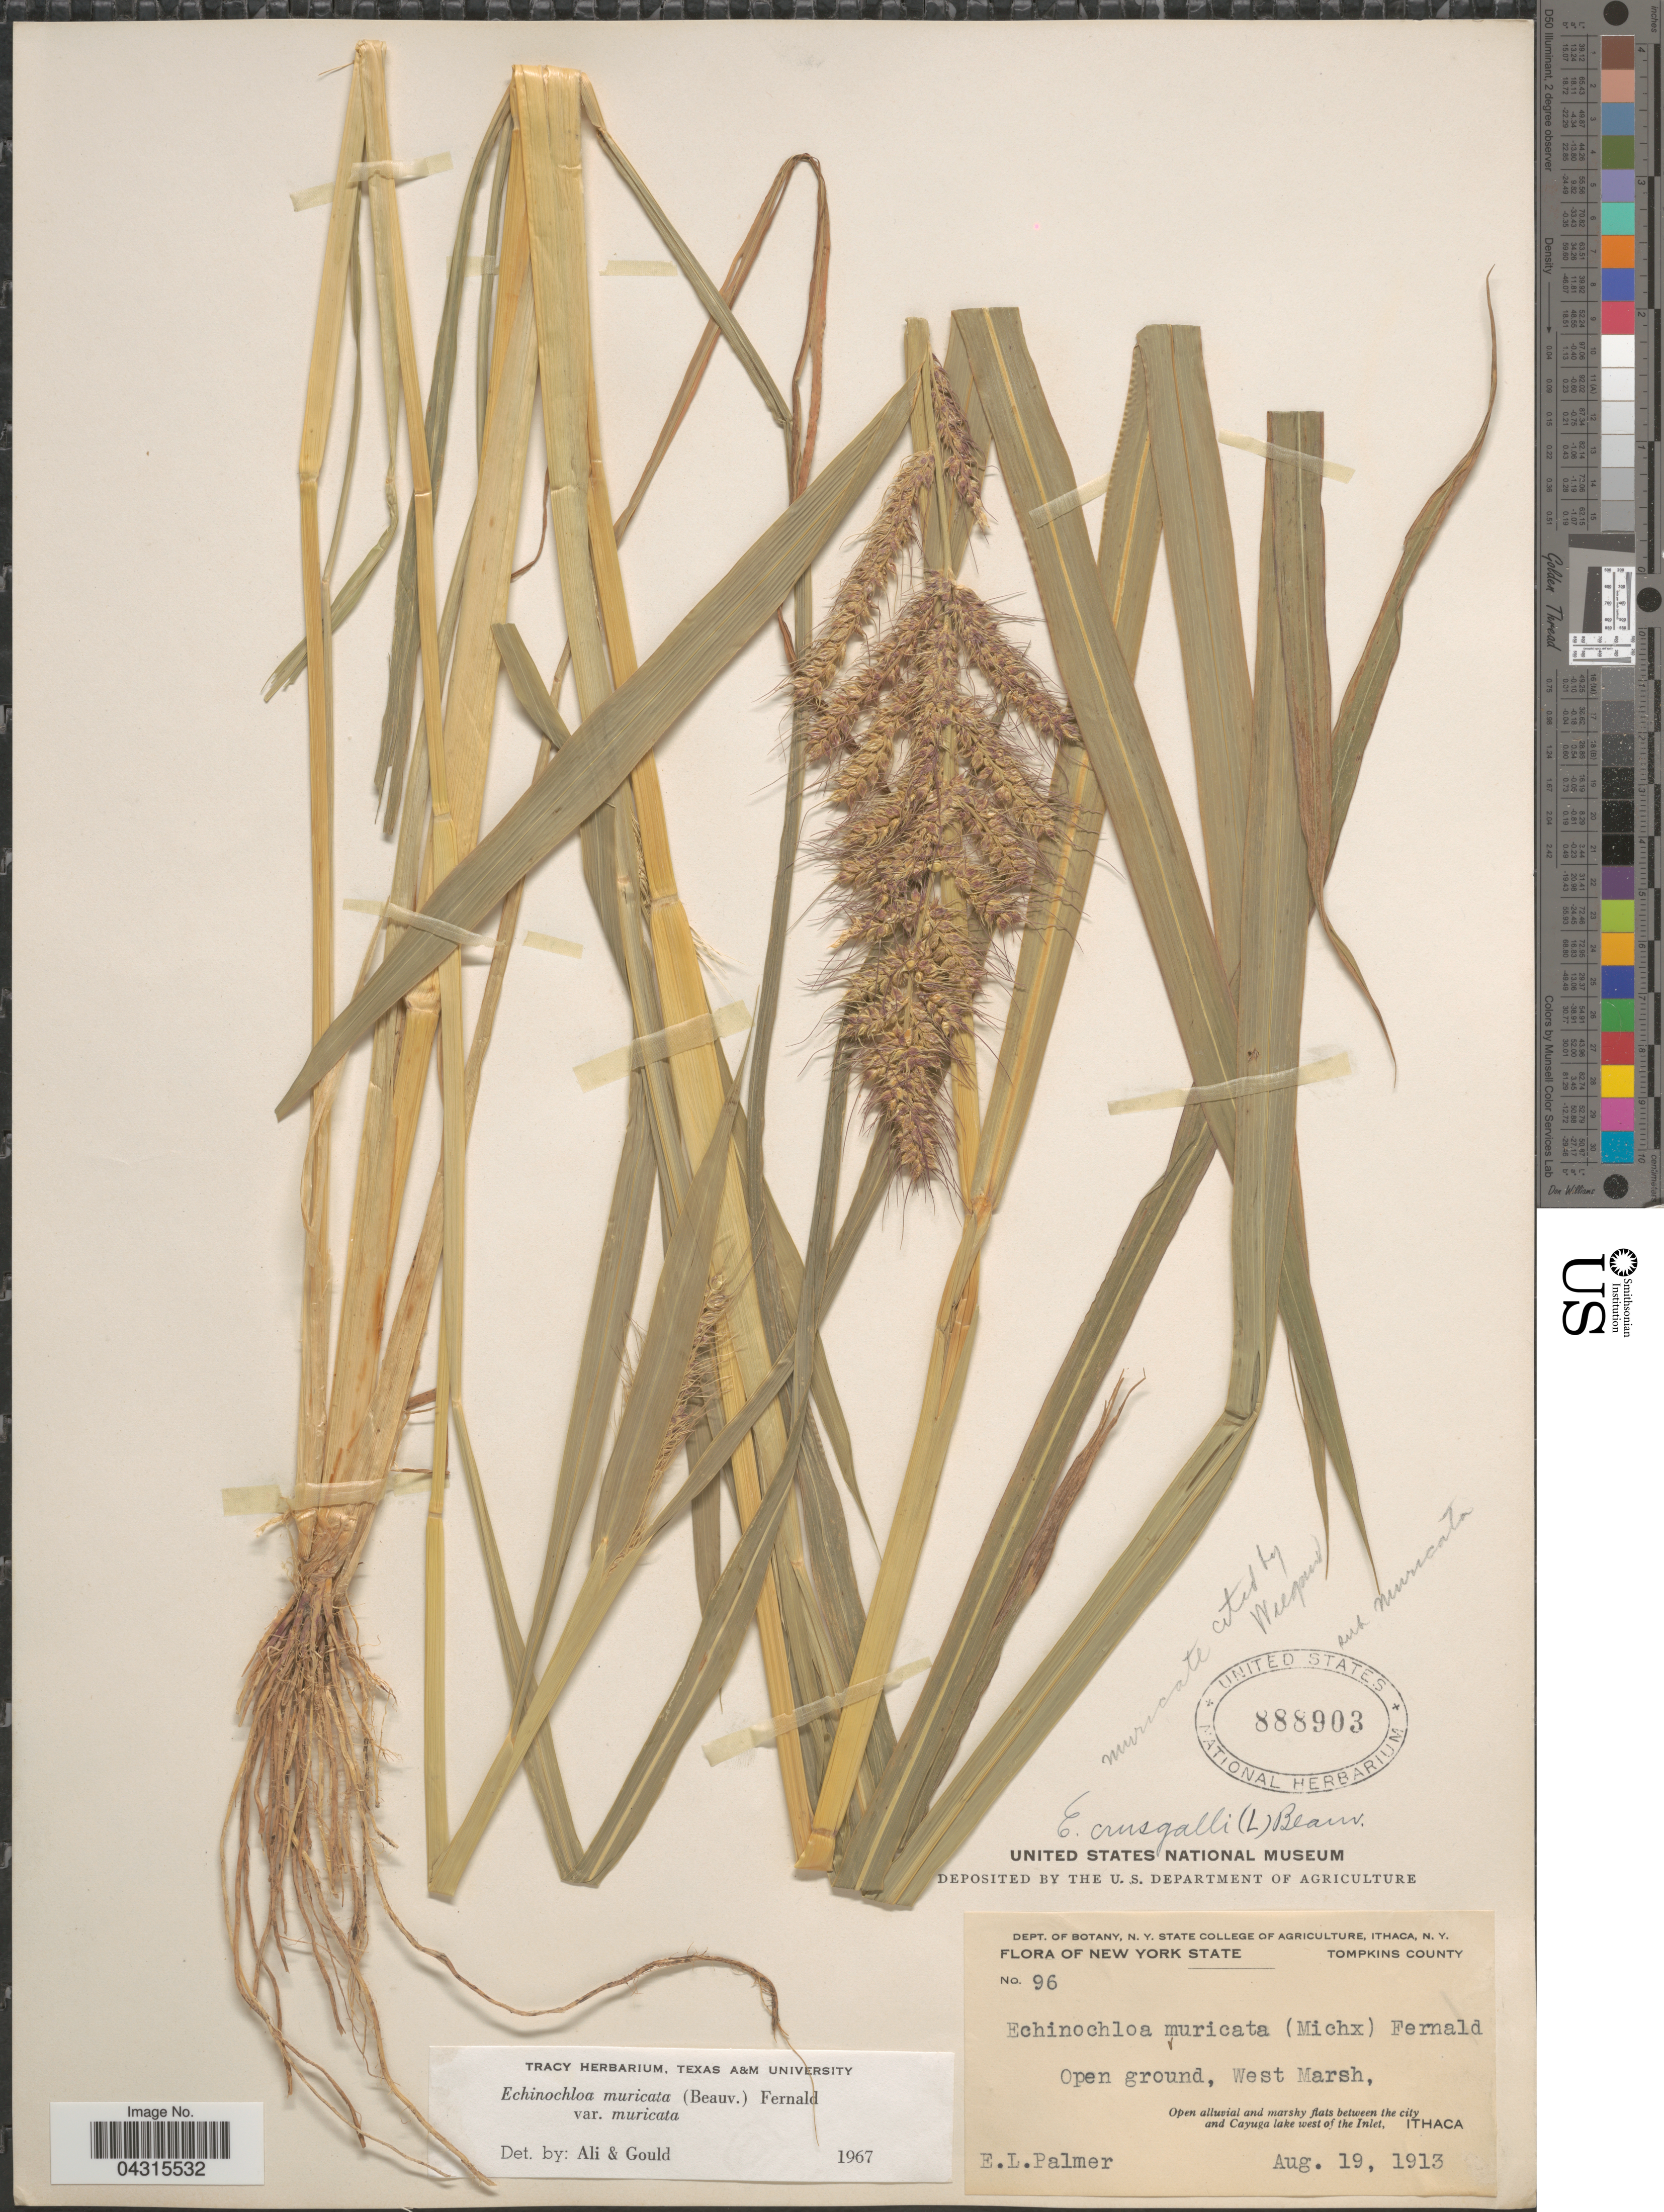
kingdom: Plantae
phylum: Tracheophyta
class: Liliopsida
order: Poales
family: Poaceae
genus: Echinochloa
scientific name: Echinochloa muricata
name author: (P. Beauv.) Fernald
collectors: E. L. Palmer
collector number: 96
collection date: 1913-08-19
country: United States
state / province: New York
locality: Tompkins County. Open alluvial and marshy flats between the city and Cayuga lake west of Inlet. Ithaca.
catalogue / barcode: US 888903